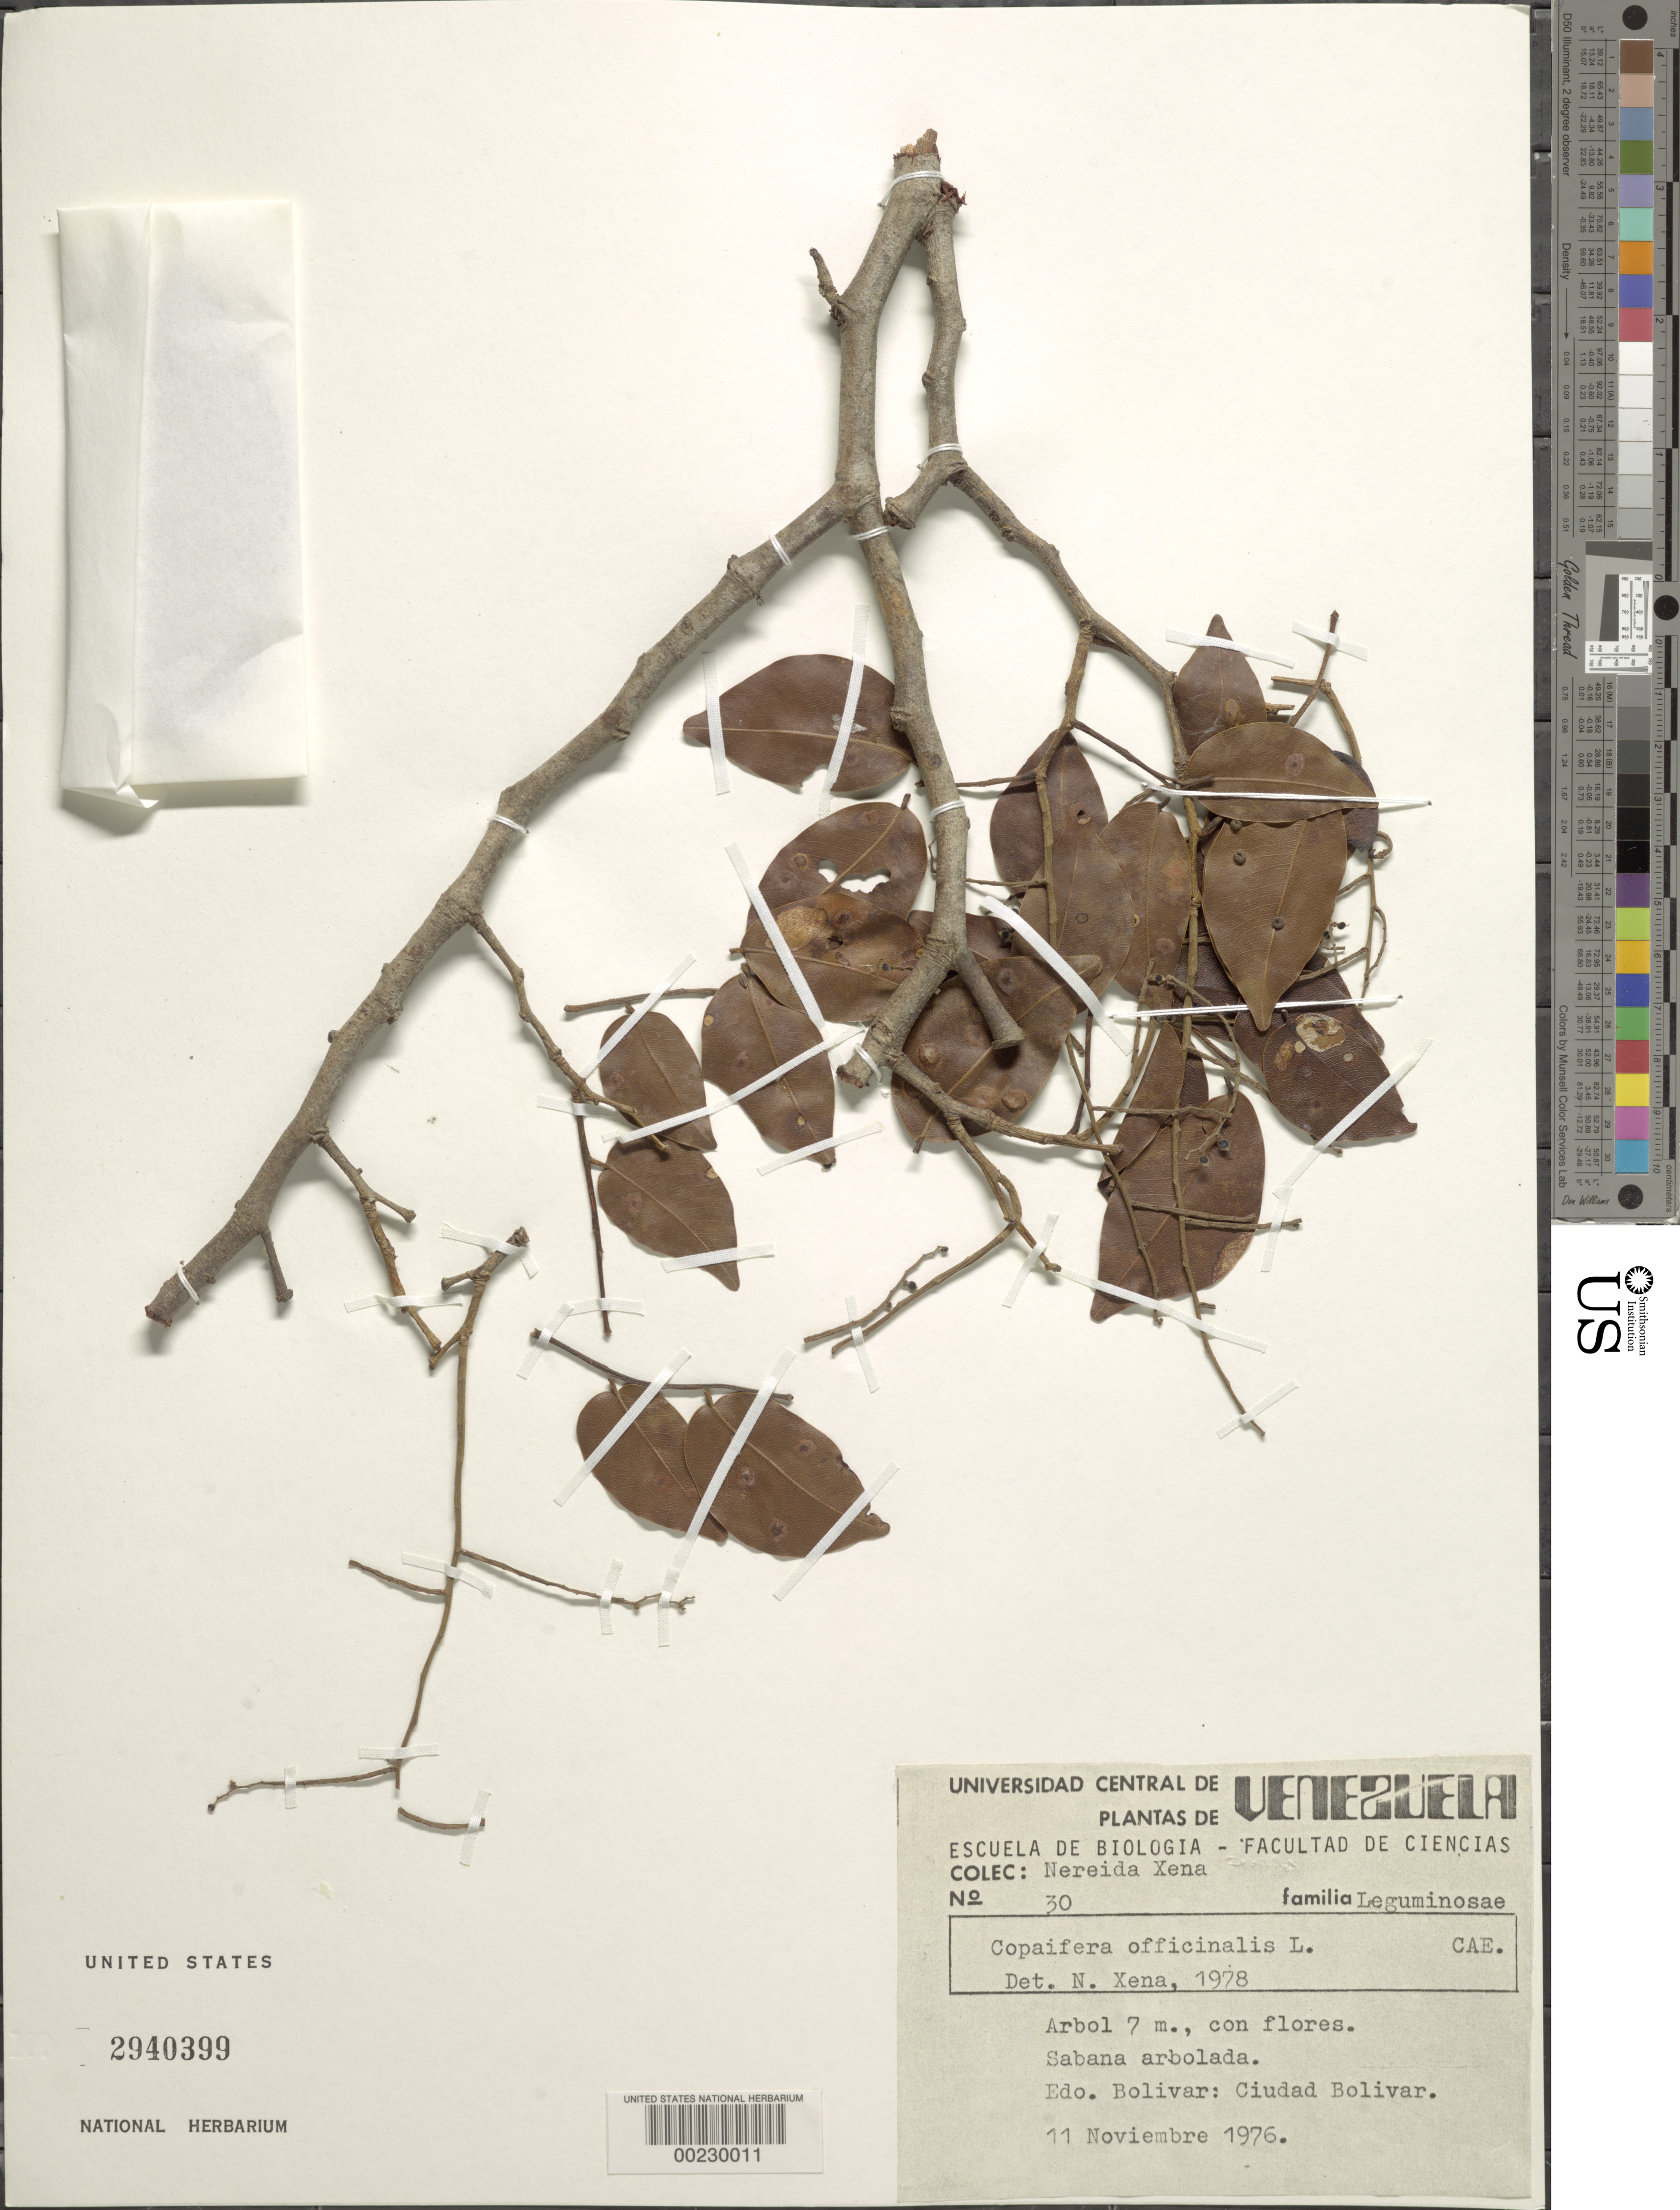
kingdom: Plantae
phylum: Tracheophyta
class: Magnoliopsida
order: Fabales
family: Fabaceae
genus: Copaifera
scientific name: Copaifera officinalis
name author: (Jacq.) L.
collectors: N. Xena de Enrech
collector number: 30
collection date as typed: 11 Nov 1976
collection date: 1976-11-11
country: Venezuela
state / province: Bolivar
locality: Ciudad bolivar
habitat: Savana with grove of trees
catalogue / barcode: US 2940399